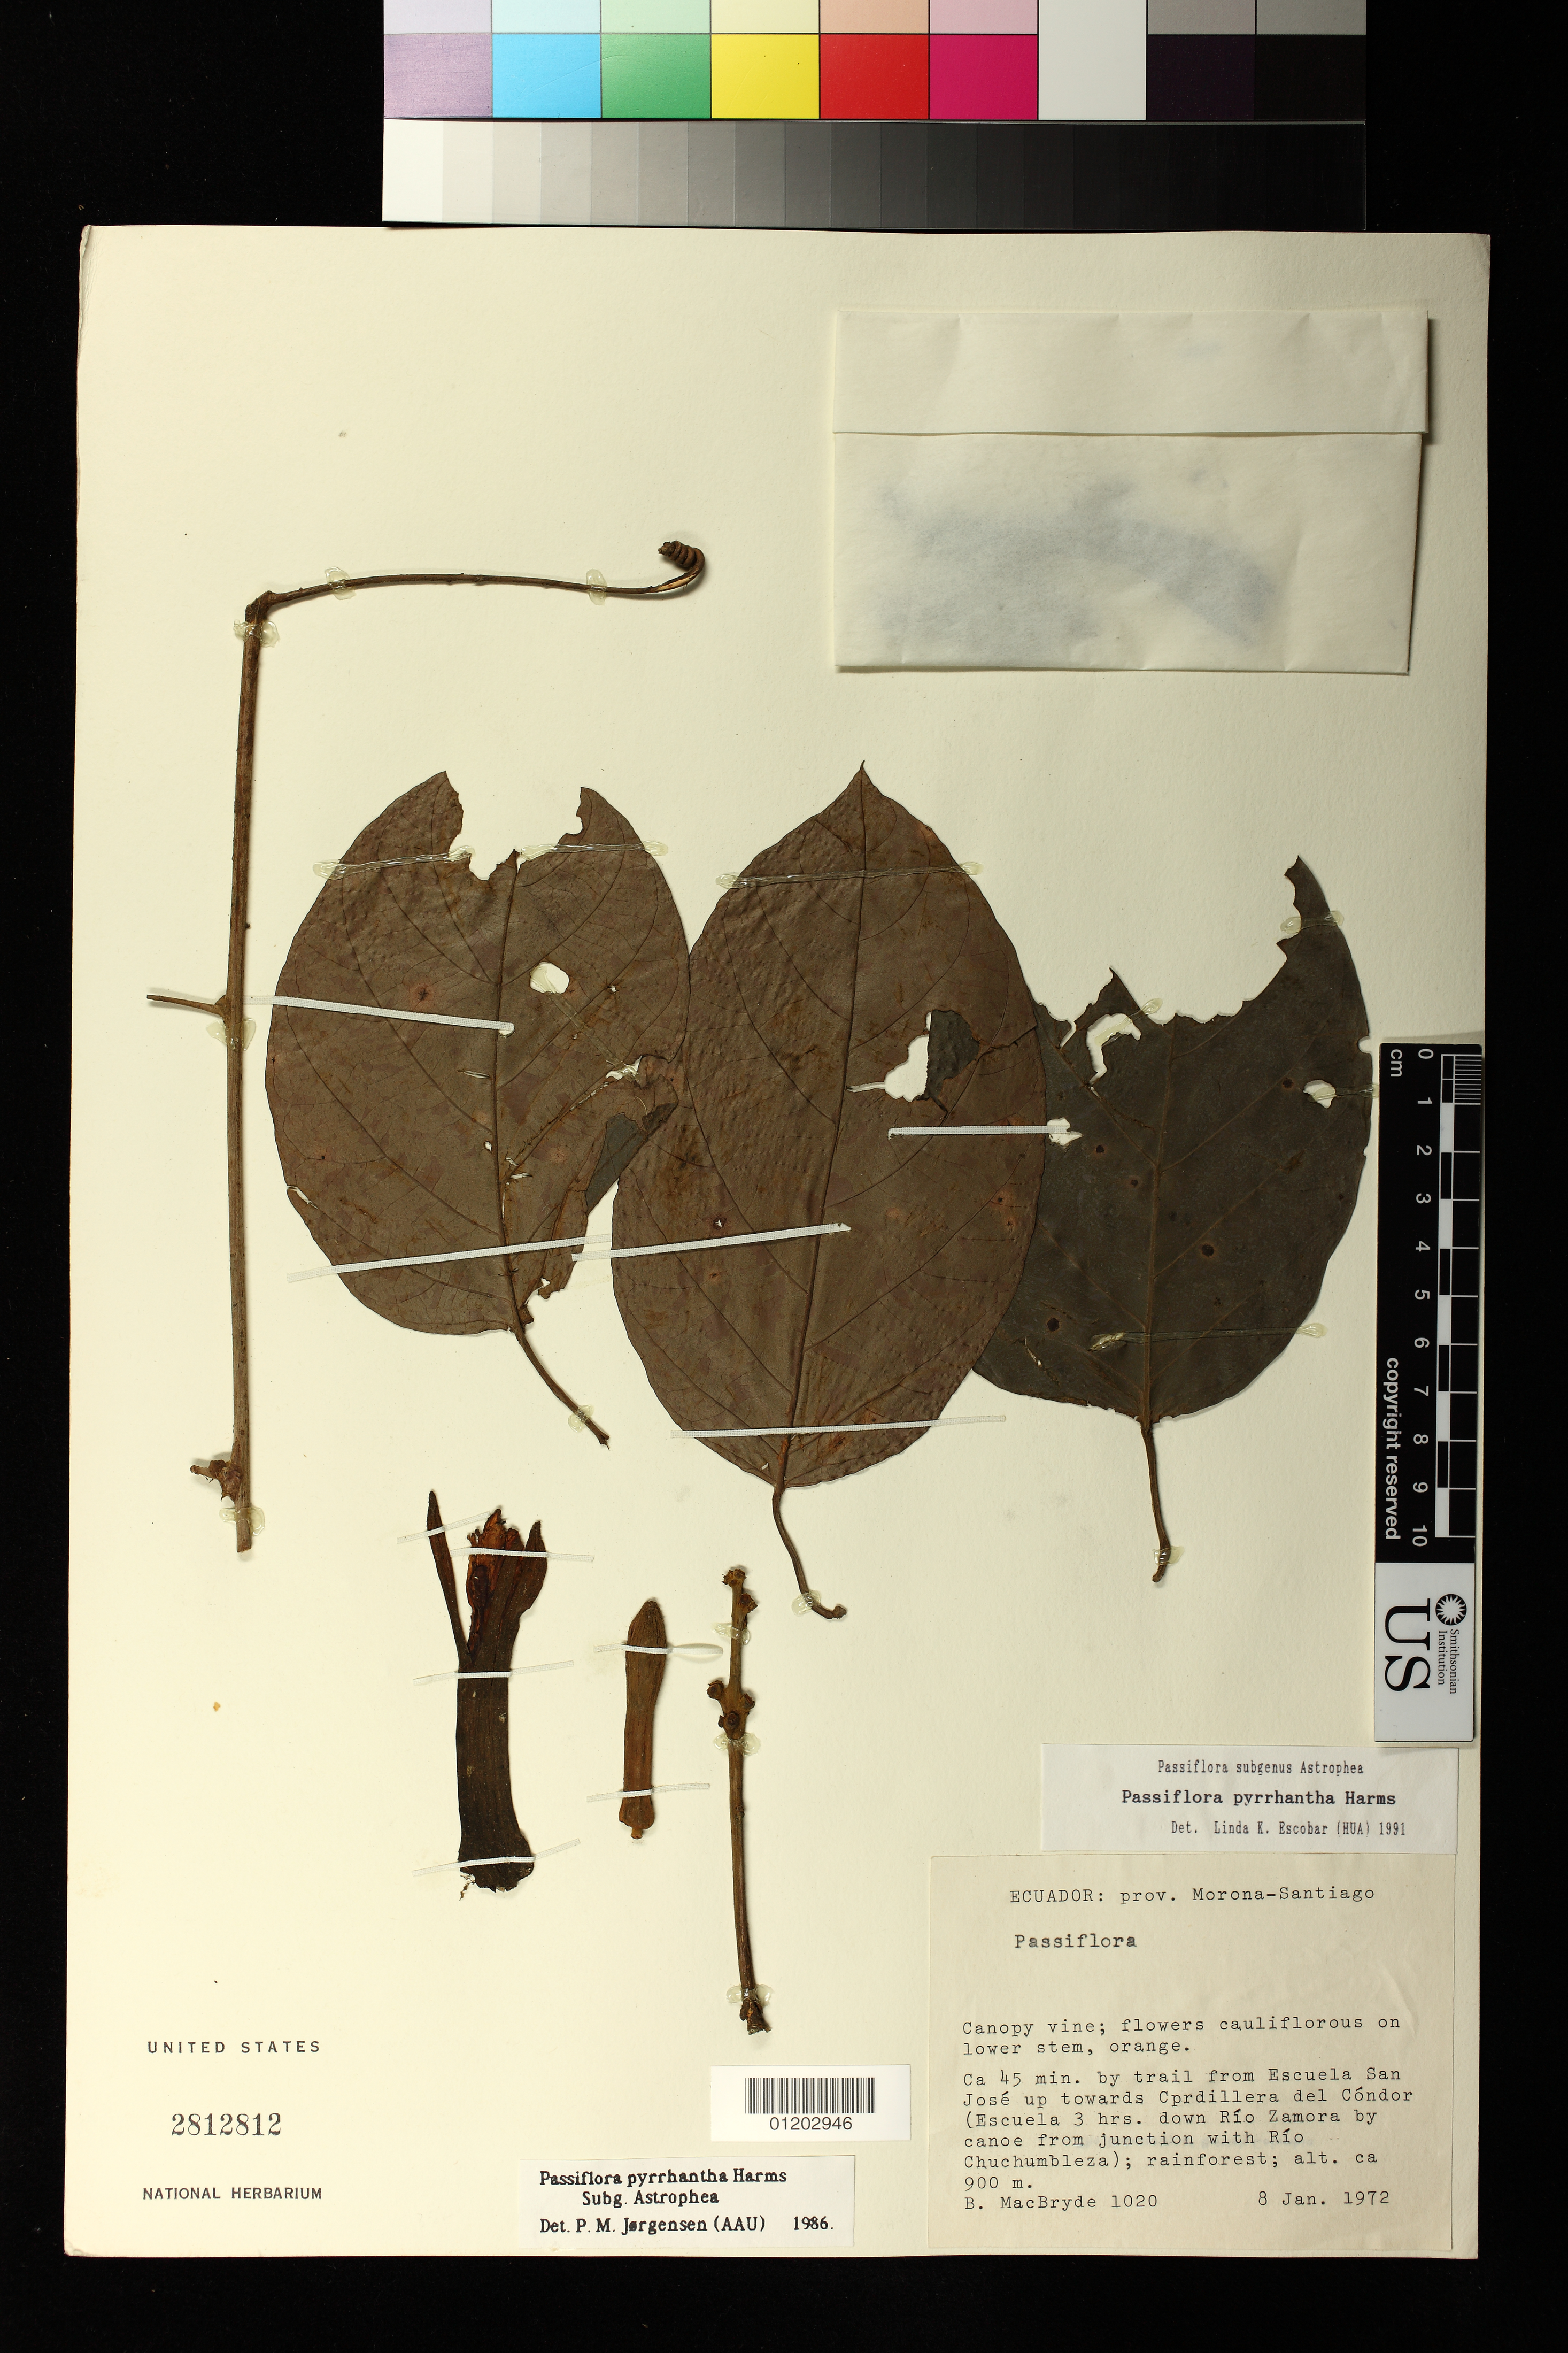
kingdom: Plantae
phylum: Tracheophyta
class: Magnoliopsida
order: Malpighiales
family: Passifloraceae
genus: Passiflora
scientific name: Passiflora pyrrhantha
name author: Harms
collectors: B. MacBryde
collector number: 1020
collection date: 1972-01-08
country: Ecuador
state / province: Morona-Santiago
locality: Ca 45 min. by trail from Escuela San Jose up towards Cprdillera del Condor (Escuela 3 hrs. down Rio Zamora by canoe from junction with Rio Chuchumbleza)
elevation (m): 900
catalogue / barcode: US 2812812